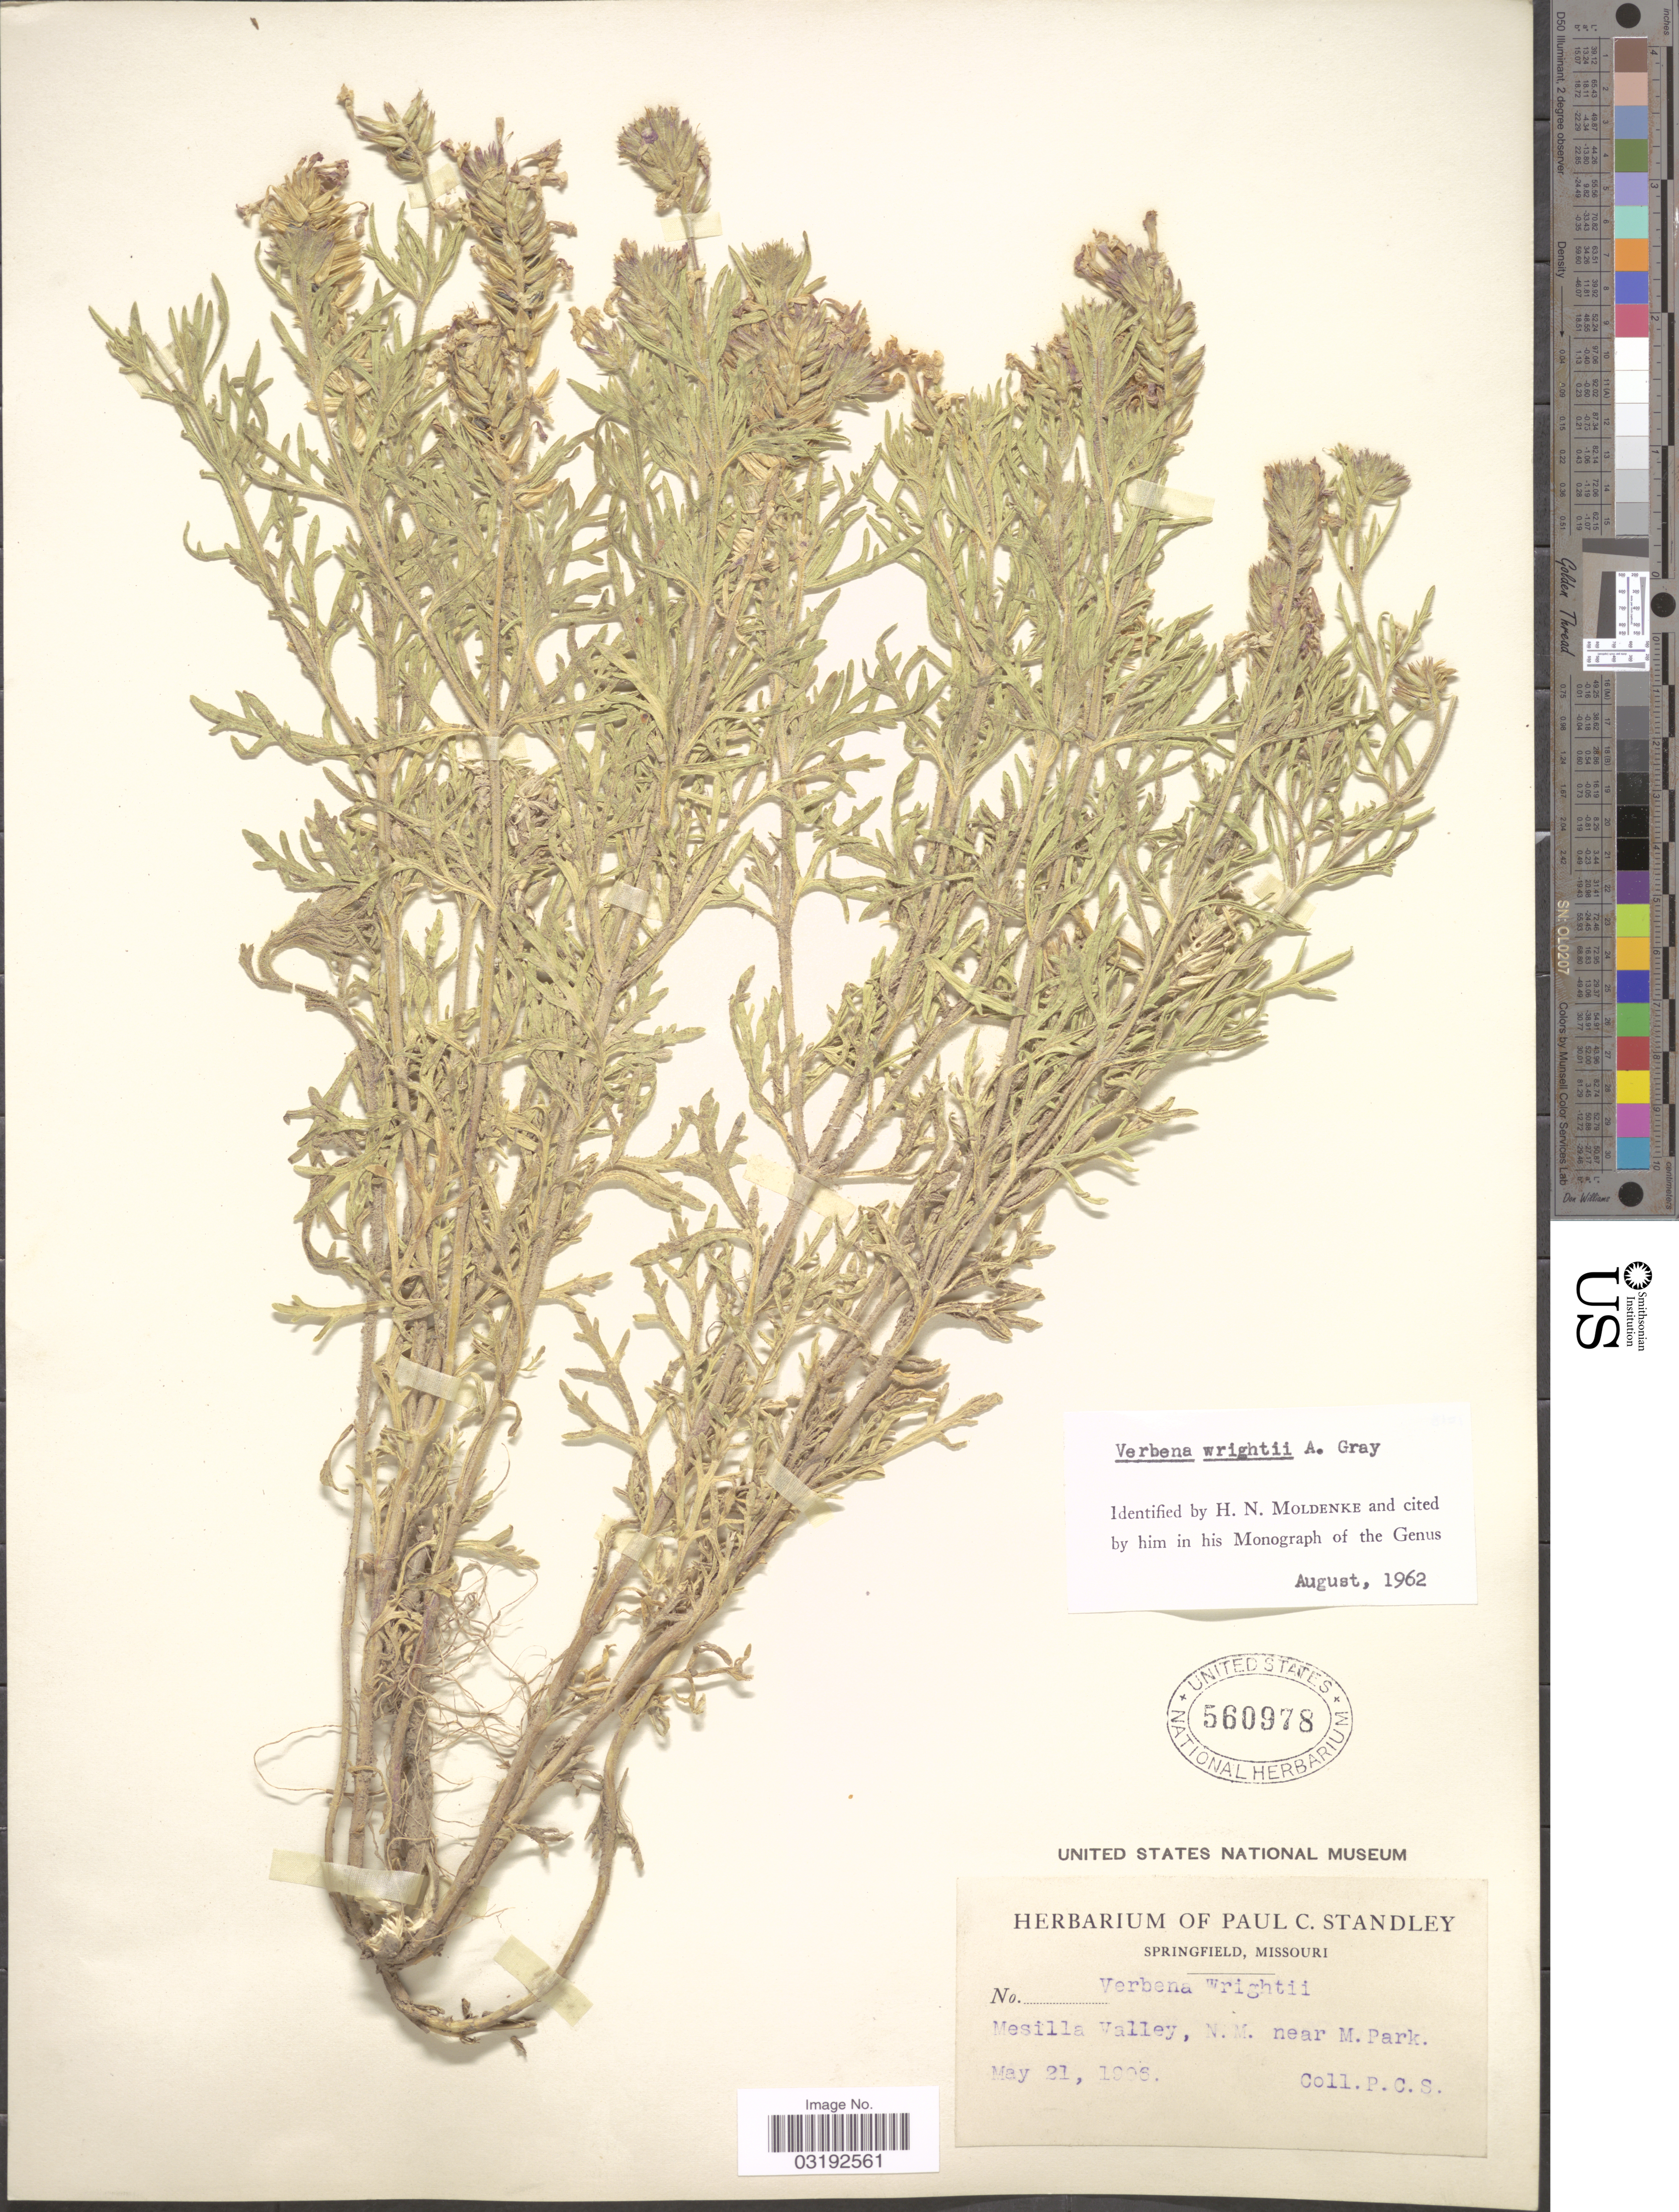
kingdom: Plantae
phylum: Tracheophyta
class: Magnoliopsida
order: Lamiales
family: Verbenaceae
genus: Verbena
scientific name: Verbena wrightii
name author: A. Gray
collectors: P. C. Standley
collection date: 1906-05-21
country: United States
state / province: New Mexico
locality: Mesilla Valley, near M. Park.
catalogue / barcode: US 560978